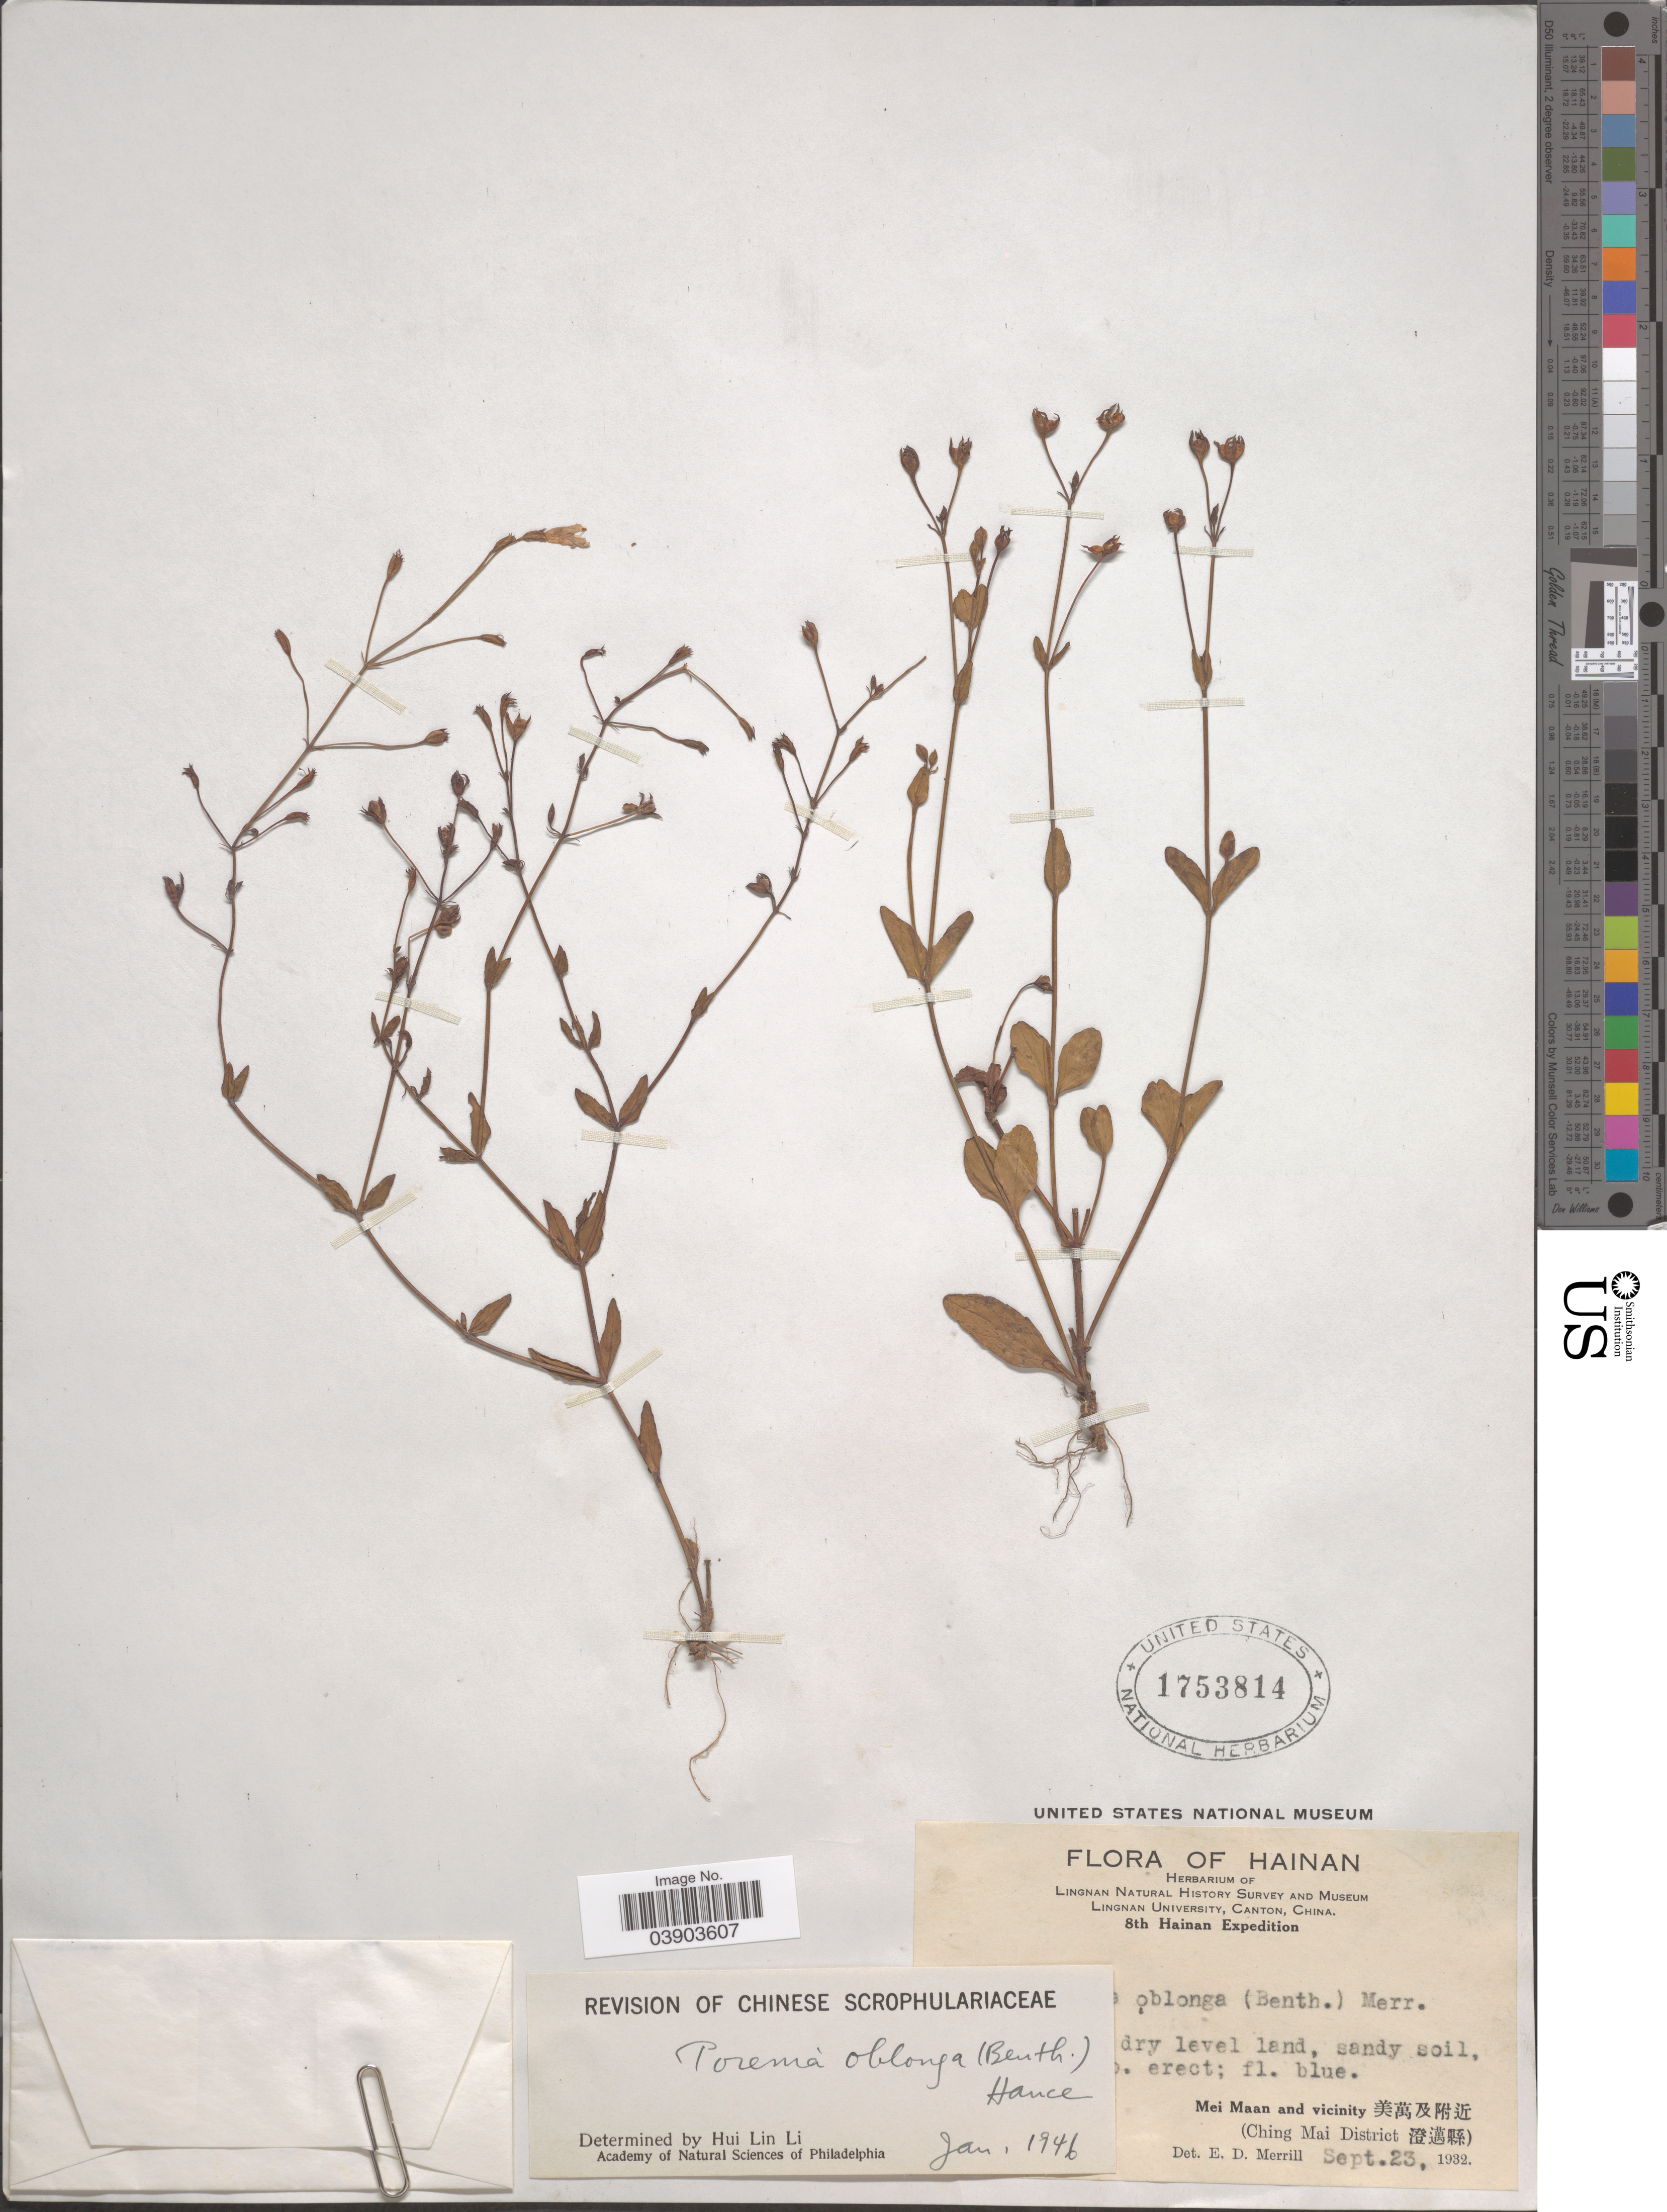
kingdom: Plantae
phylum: Tracheophyta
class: Magnoliopsida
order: Lamiales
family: Linderniaceae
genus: Torenia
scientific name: Torenia oblonga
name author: (Benth.) Hance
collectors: C. I. Lei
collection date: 1932-09-23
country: China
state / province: Hainan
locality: Mei Maan and vicinity X. (Ching Mai District X).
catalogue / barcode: US 1753814